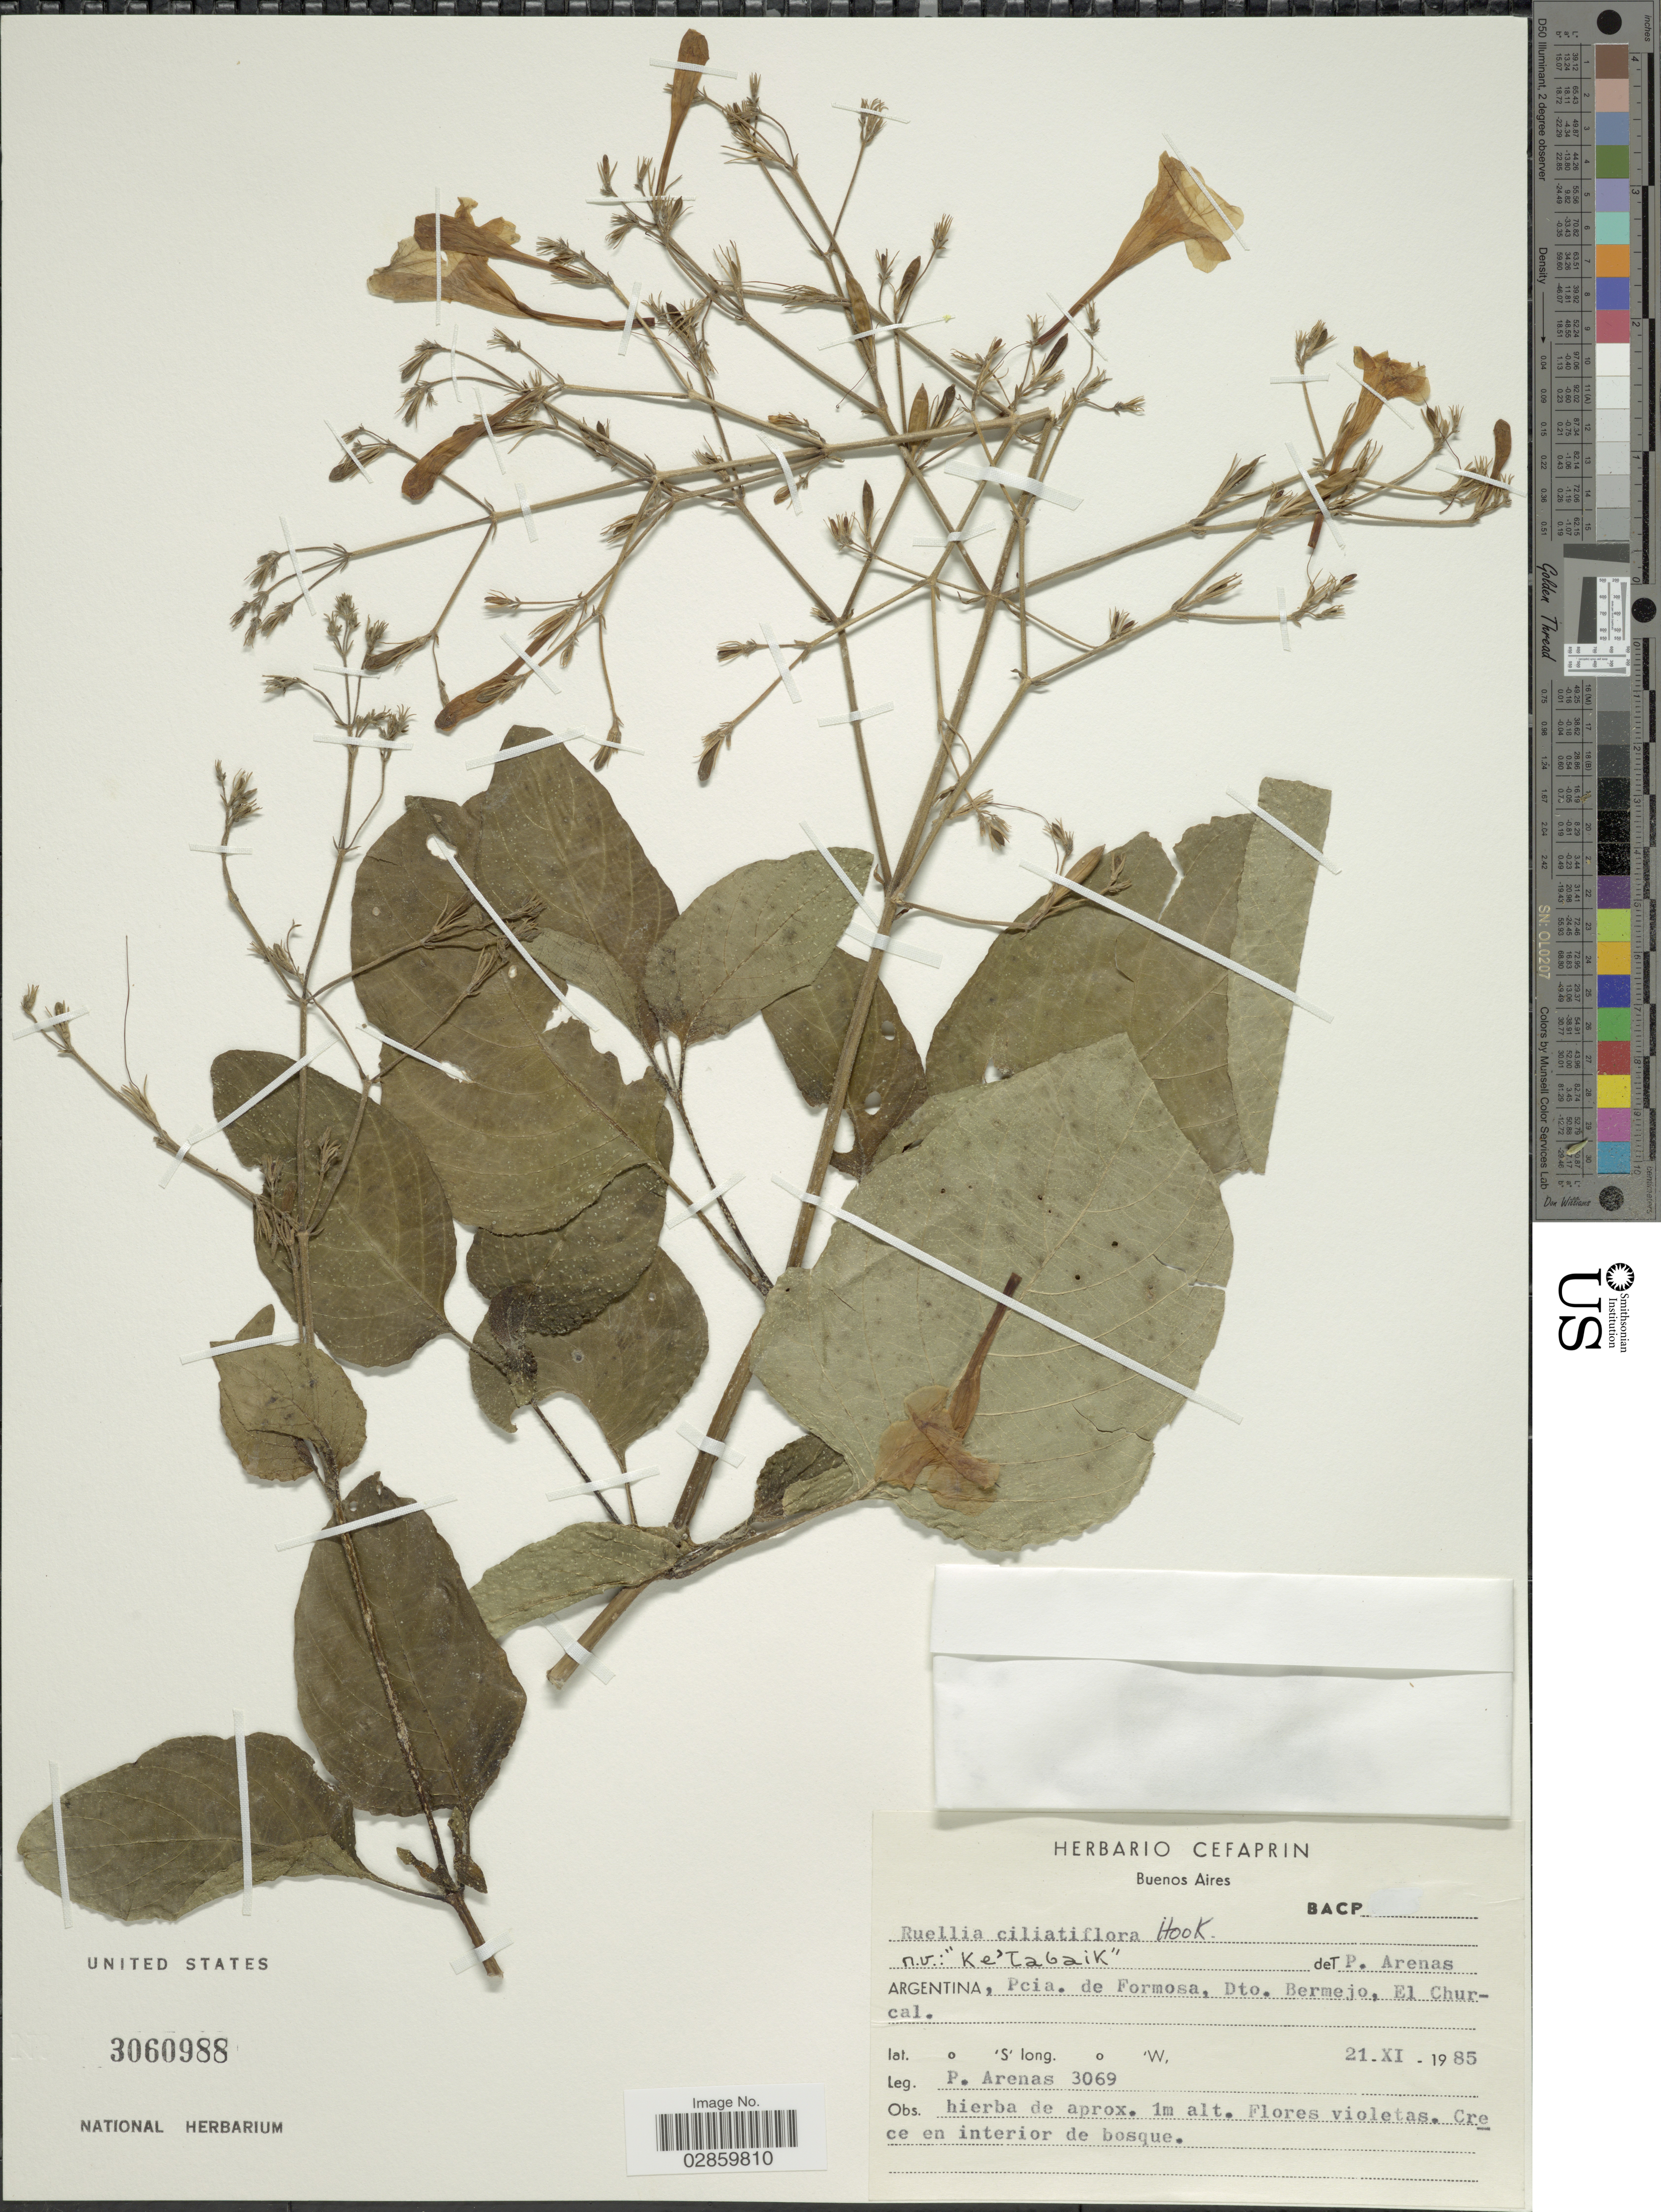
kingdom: Plantae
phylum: Tracheophyta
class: Magnoliopsida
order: Lamiales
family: Acanthaceae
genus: Ruellia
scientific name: Ruellia ciliatiflora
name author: Hook.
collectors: P. Arenas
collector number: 3069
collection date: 1985-11-21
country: Argentina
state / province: Formosa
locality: Dto. Bermejo, El Churcal.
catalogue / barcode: US 3060988